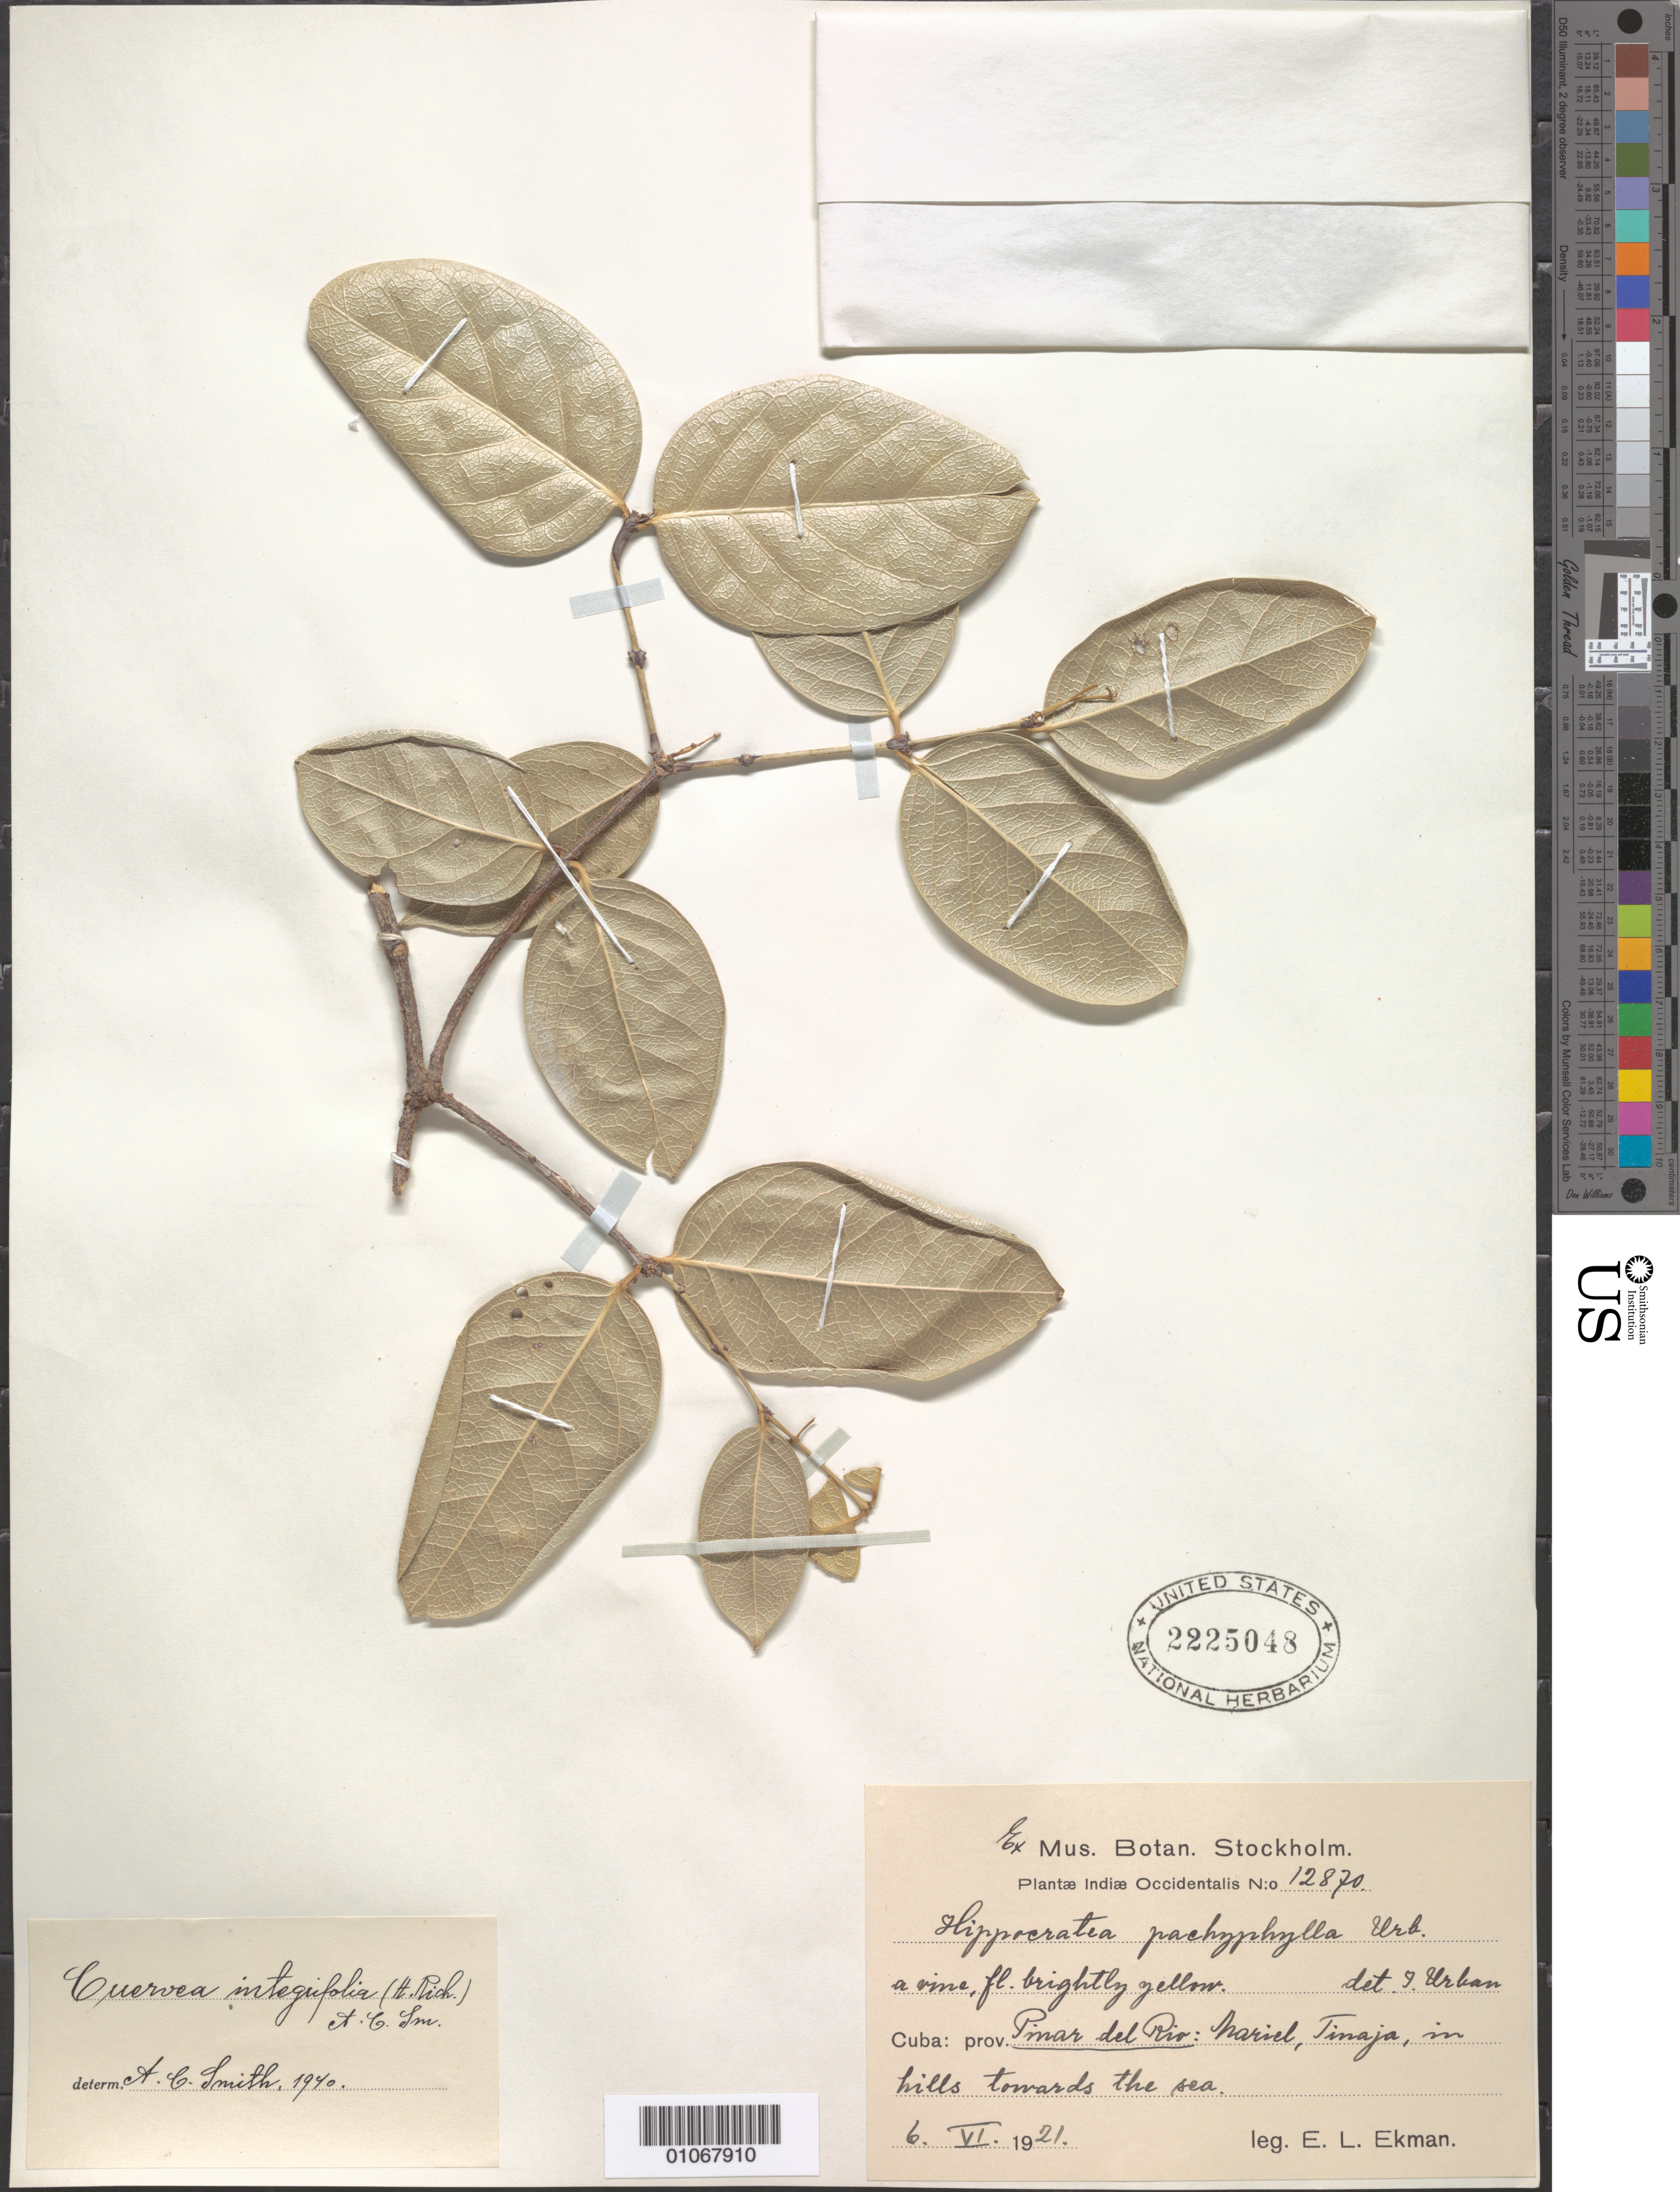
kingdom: Plantae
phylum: Tracheophyta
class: Magnoliopsida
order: Celastrales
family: Celastraceae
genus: Cuervea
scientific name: Cuervea integrifolia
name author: (A. Rich.) A.C. Sm.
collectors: E. L. Ekman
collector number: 12870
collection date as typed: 06 Jul 1921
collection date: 1921-07-06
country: Cuba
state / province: Pinar del Rio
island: Cuba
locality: Mariel, Tinaja, in hills toward the sea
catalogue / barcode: US 2225048